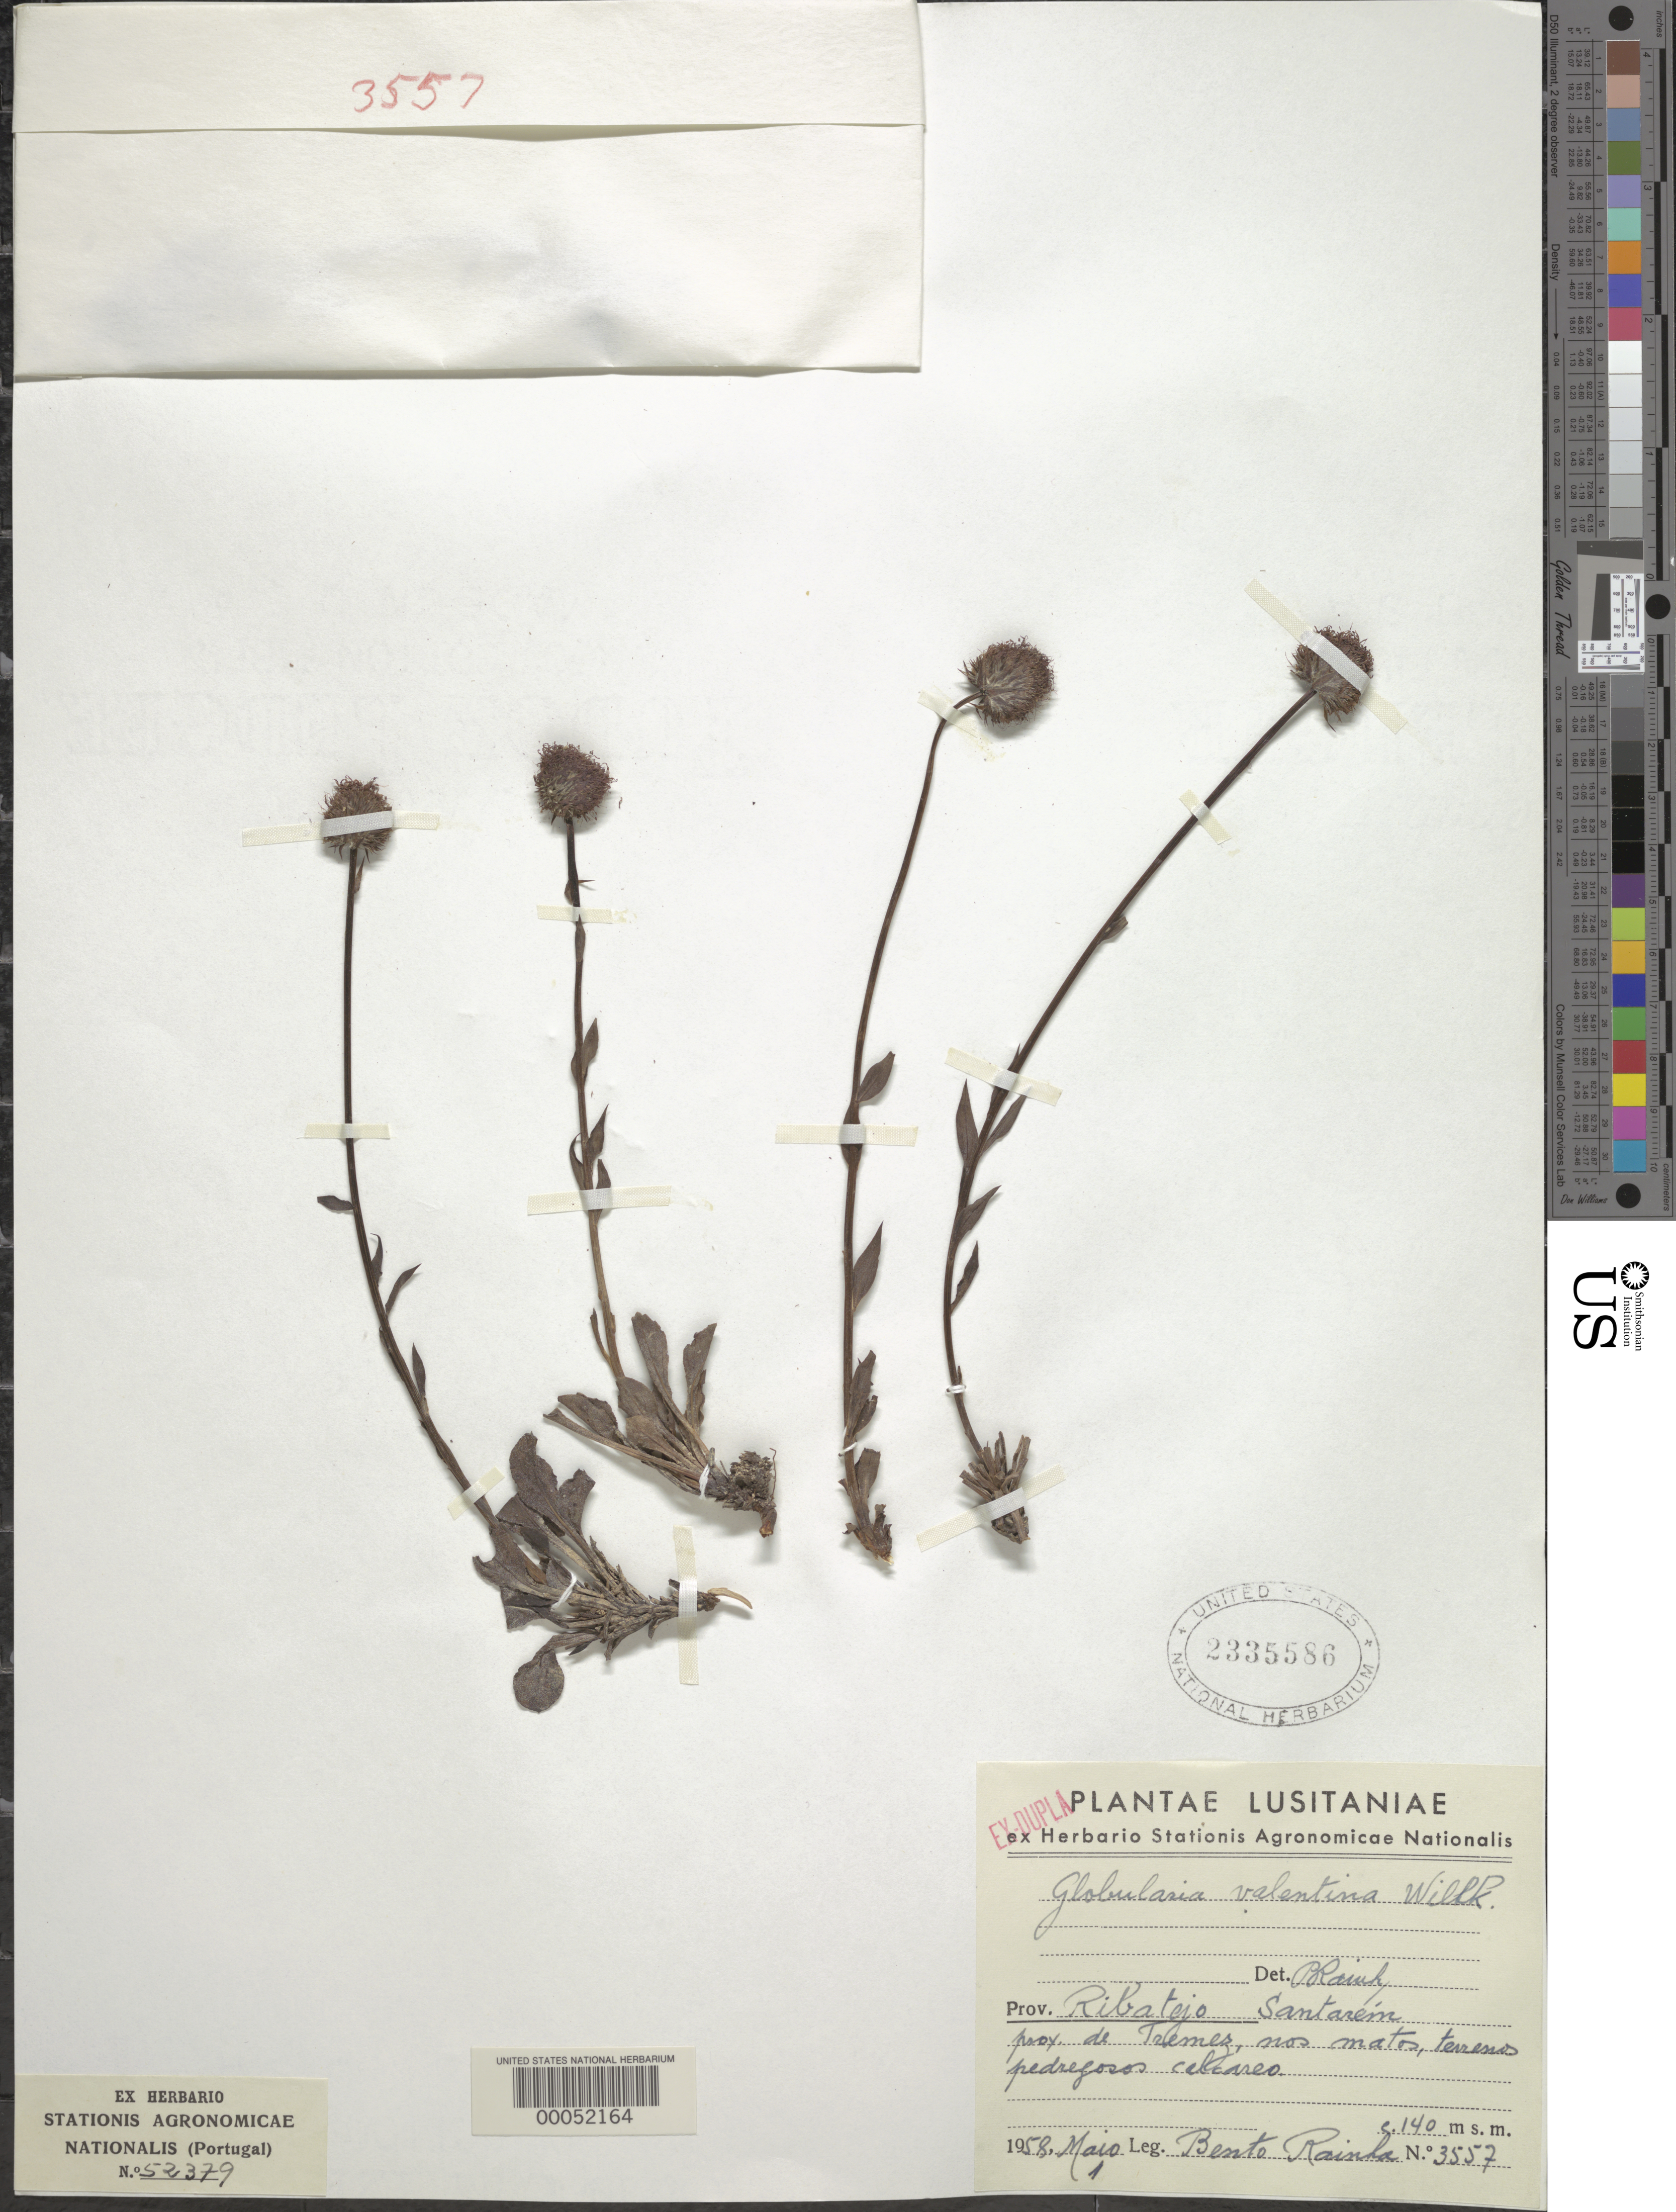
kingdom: Plantae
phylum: Tracheophyta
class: Magnoliopsida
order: Lamiales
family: Plantaginaceae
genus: Globularia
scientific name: Globularia valentina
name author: Willk.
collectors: B. Rainha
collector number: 3557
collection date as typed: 1958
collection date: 1958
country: Portugal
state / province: Santarem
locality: Santarem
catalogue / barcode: US 2335586